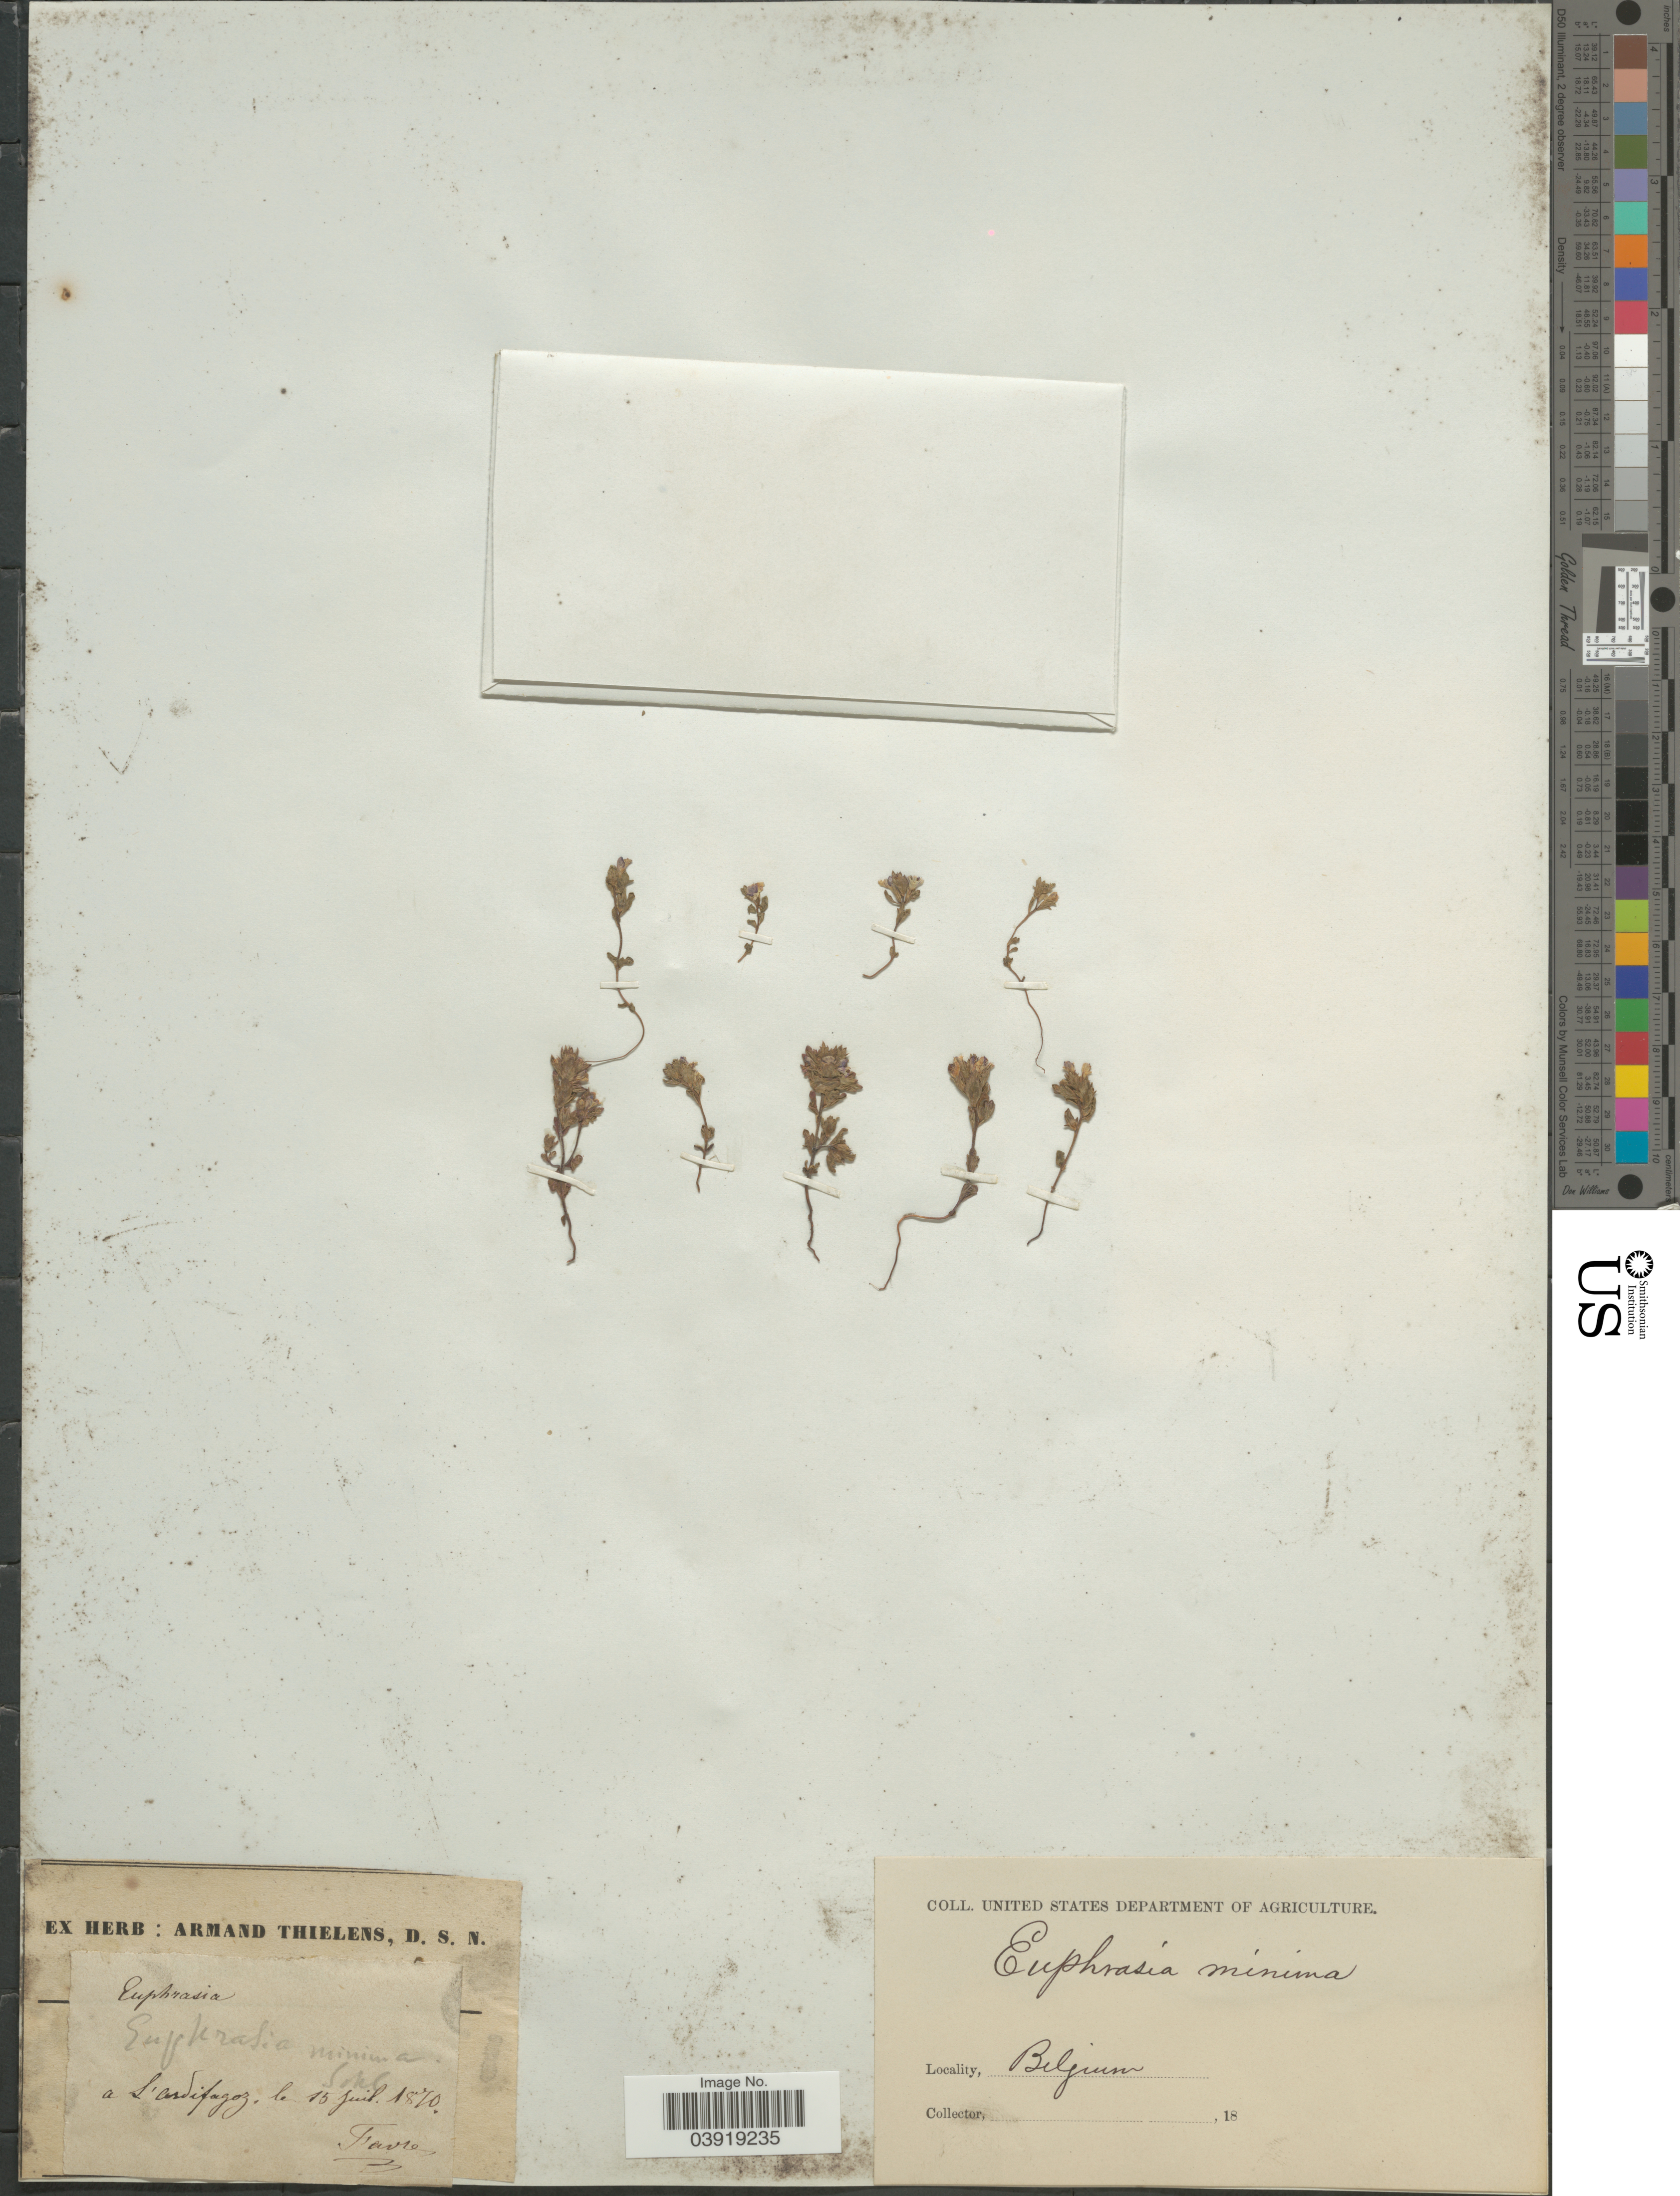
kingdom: Plantae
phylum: Tracheophyta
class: Magnoliopsida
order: Lamiales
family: Orobanchaceae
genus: Euphrasia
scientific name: Euphrasia minima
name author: Schloss.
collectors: L. Favrat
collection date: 1870-07-15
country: Belgium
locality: A L'ardifagoz.